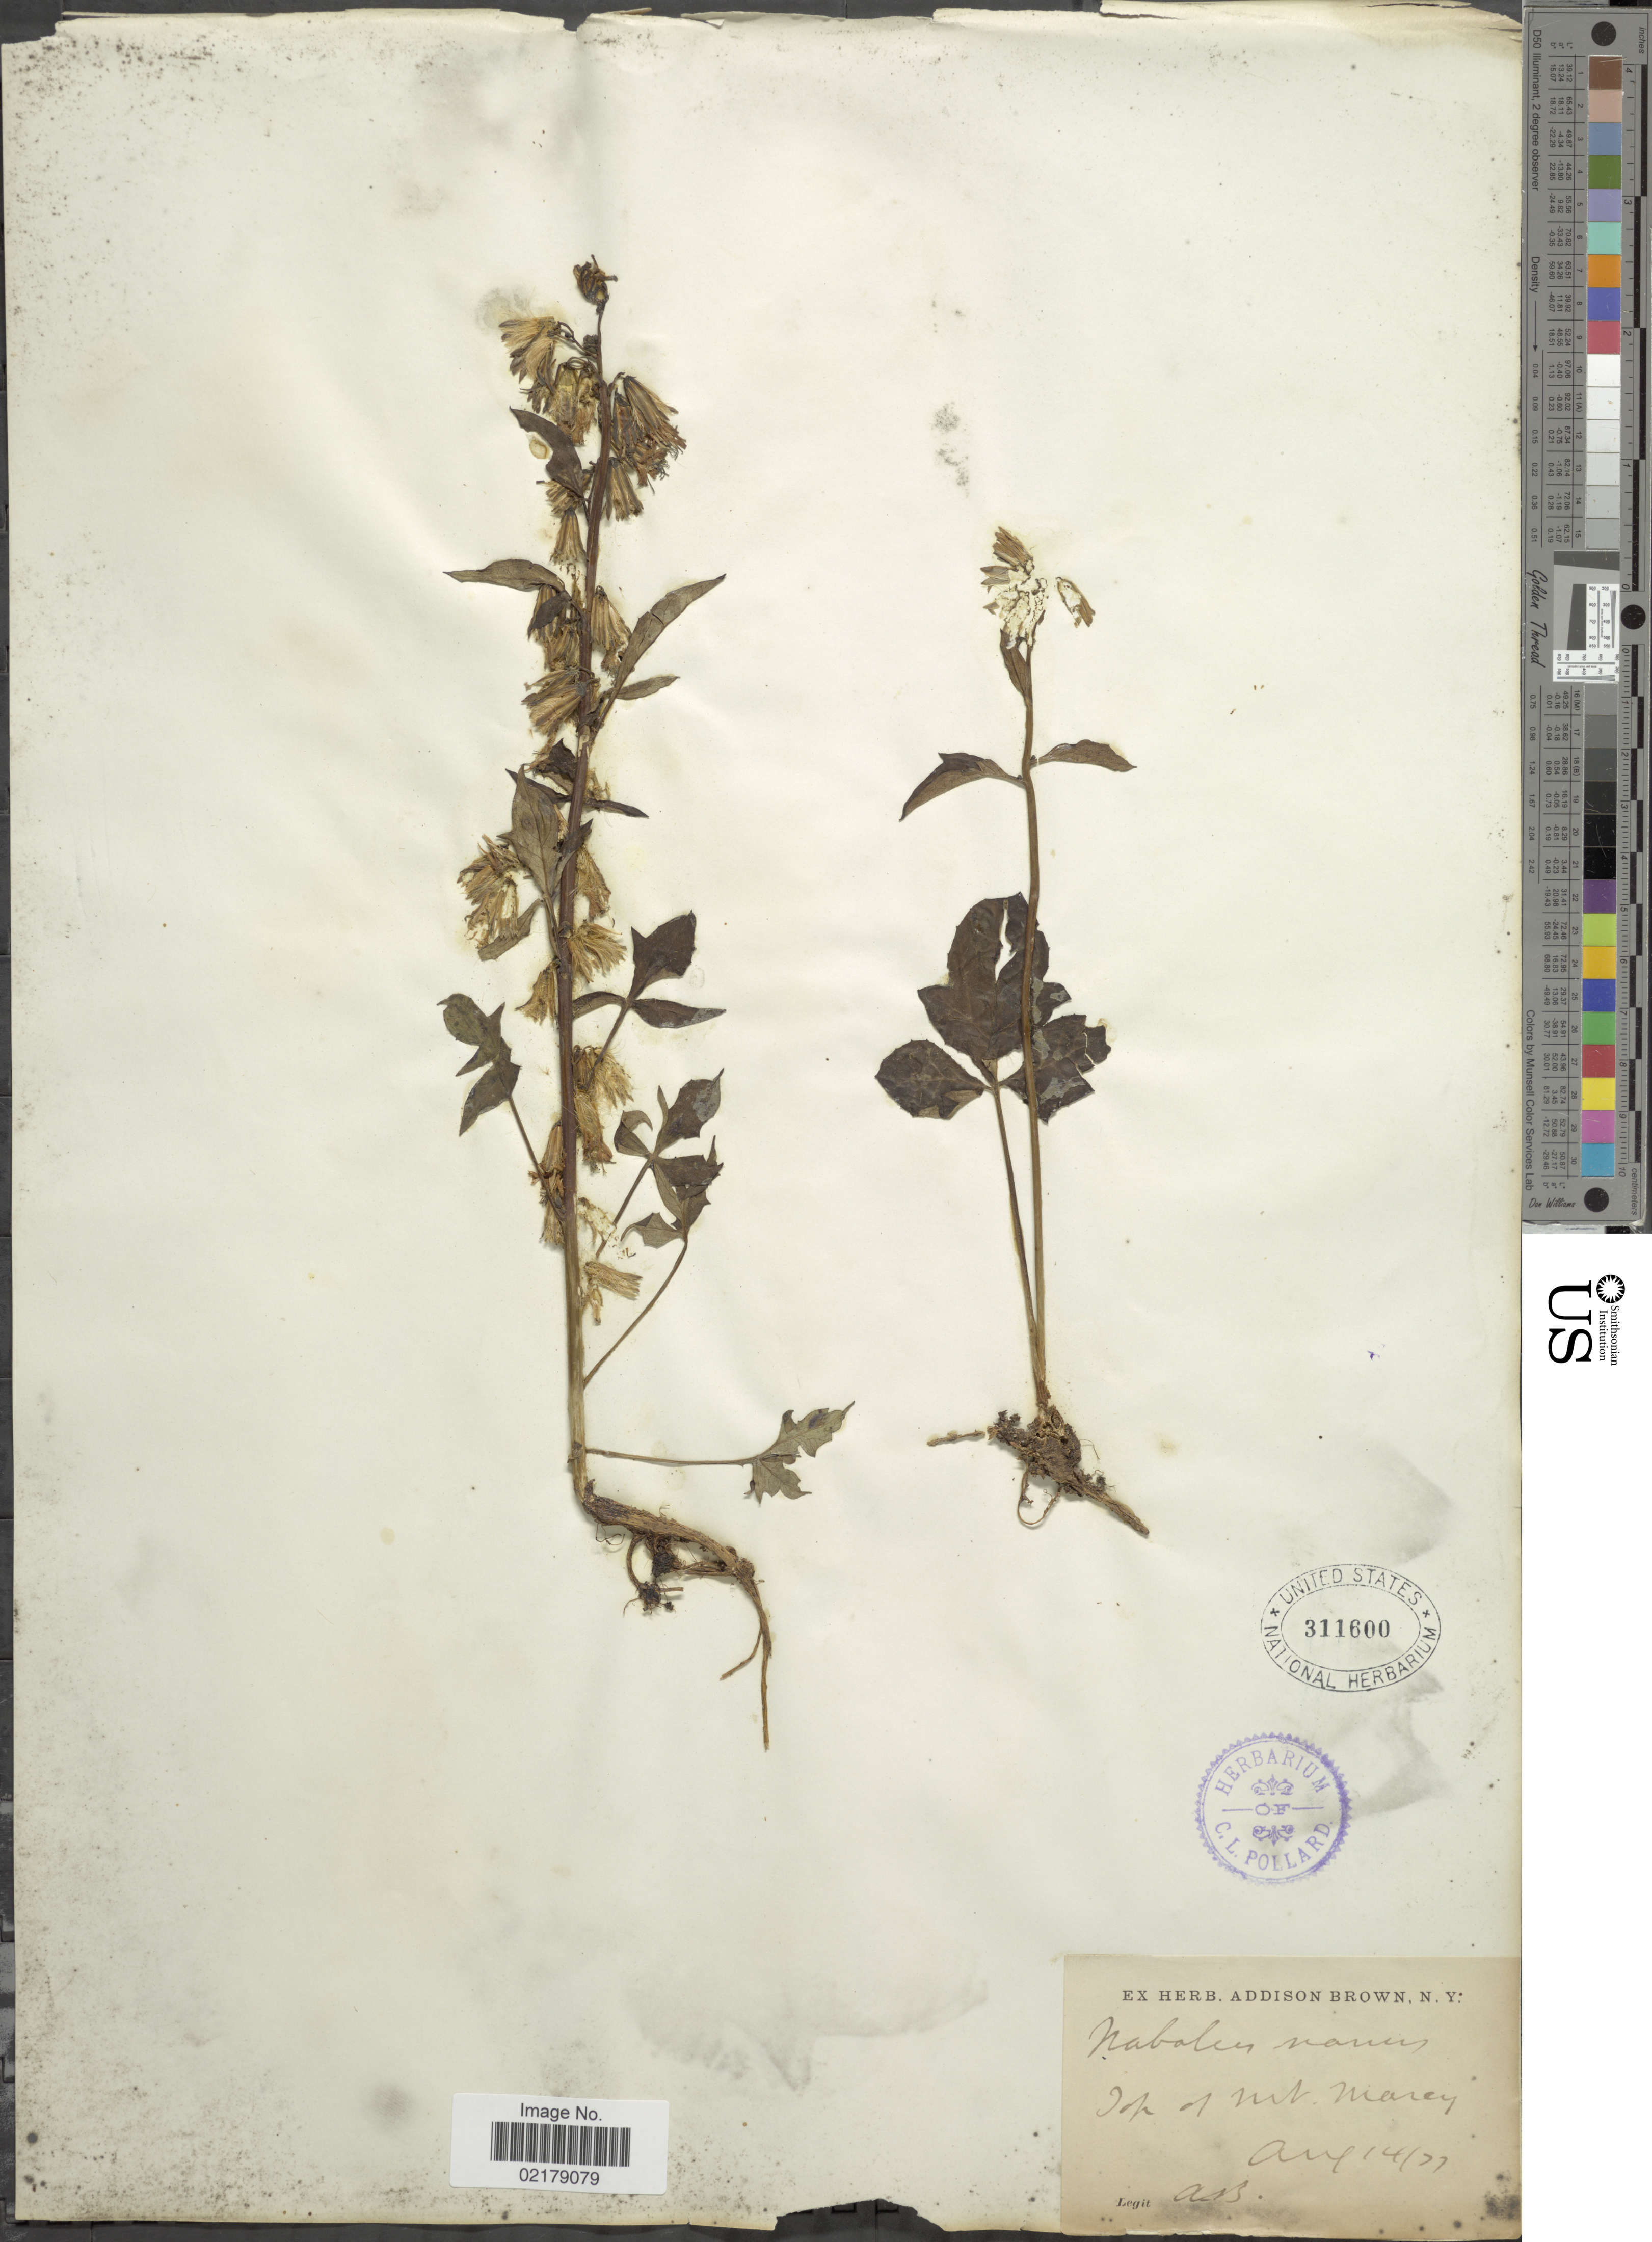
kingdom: Plantae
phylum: Tracheophyta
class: Magnoliopsida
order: Asterales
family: Asteraceae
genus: Nabalus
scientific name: Nabalus trifoliolatus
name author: Cass.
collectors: A. Brown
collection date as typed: Transcribed d/m/y: 14/8/77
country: United States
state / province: New York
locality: Top of Mt Marcy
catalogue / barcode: US 311600